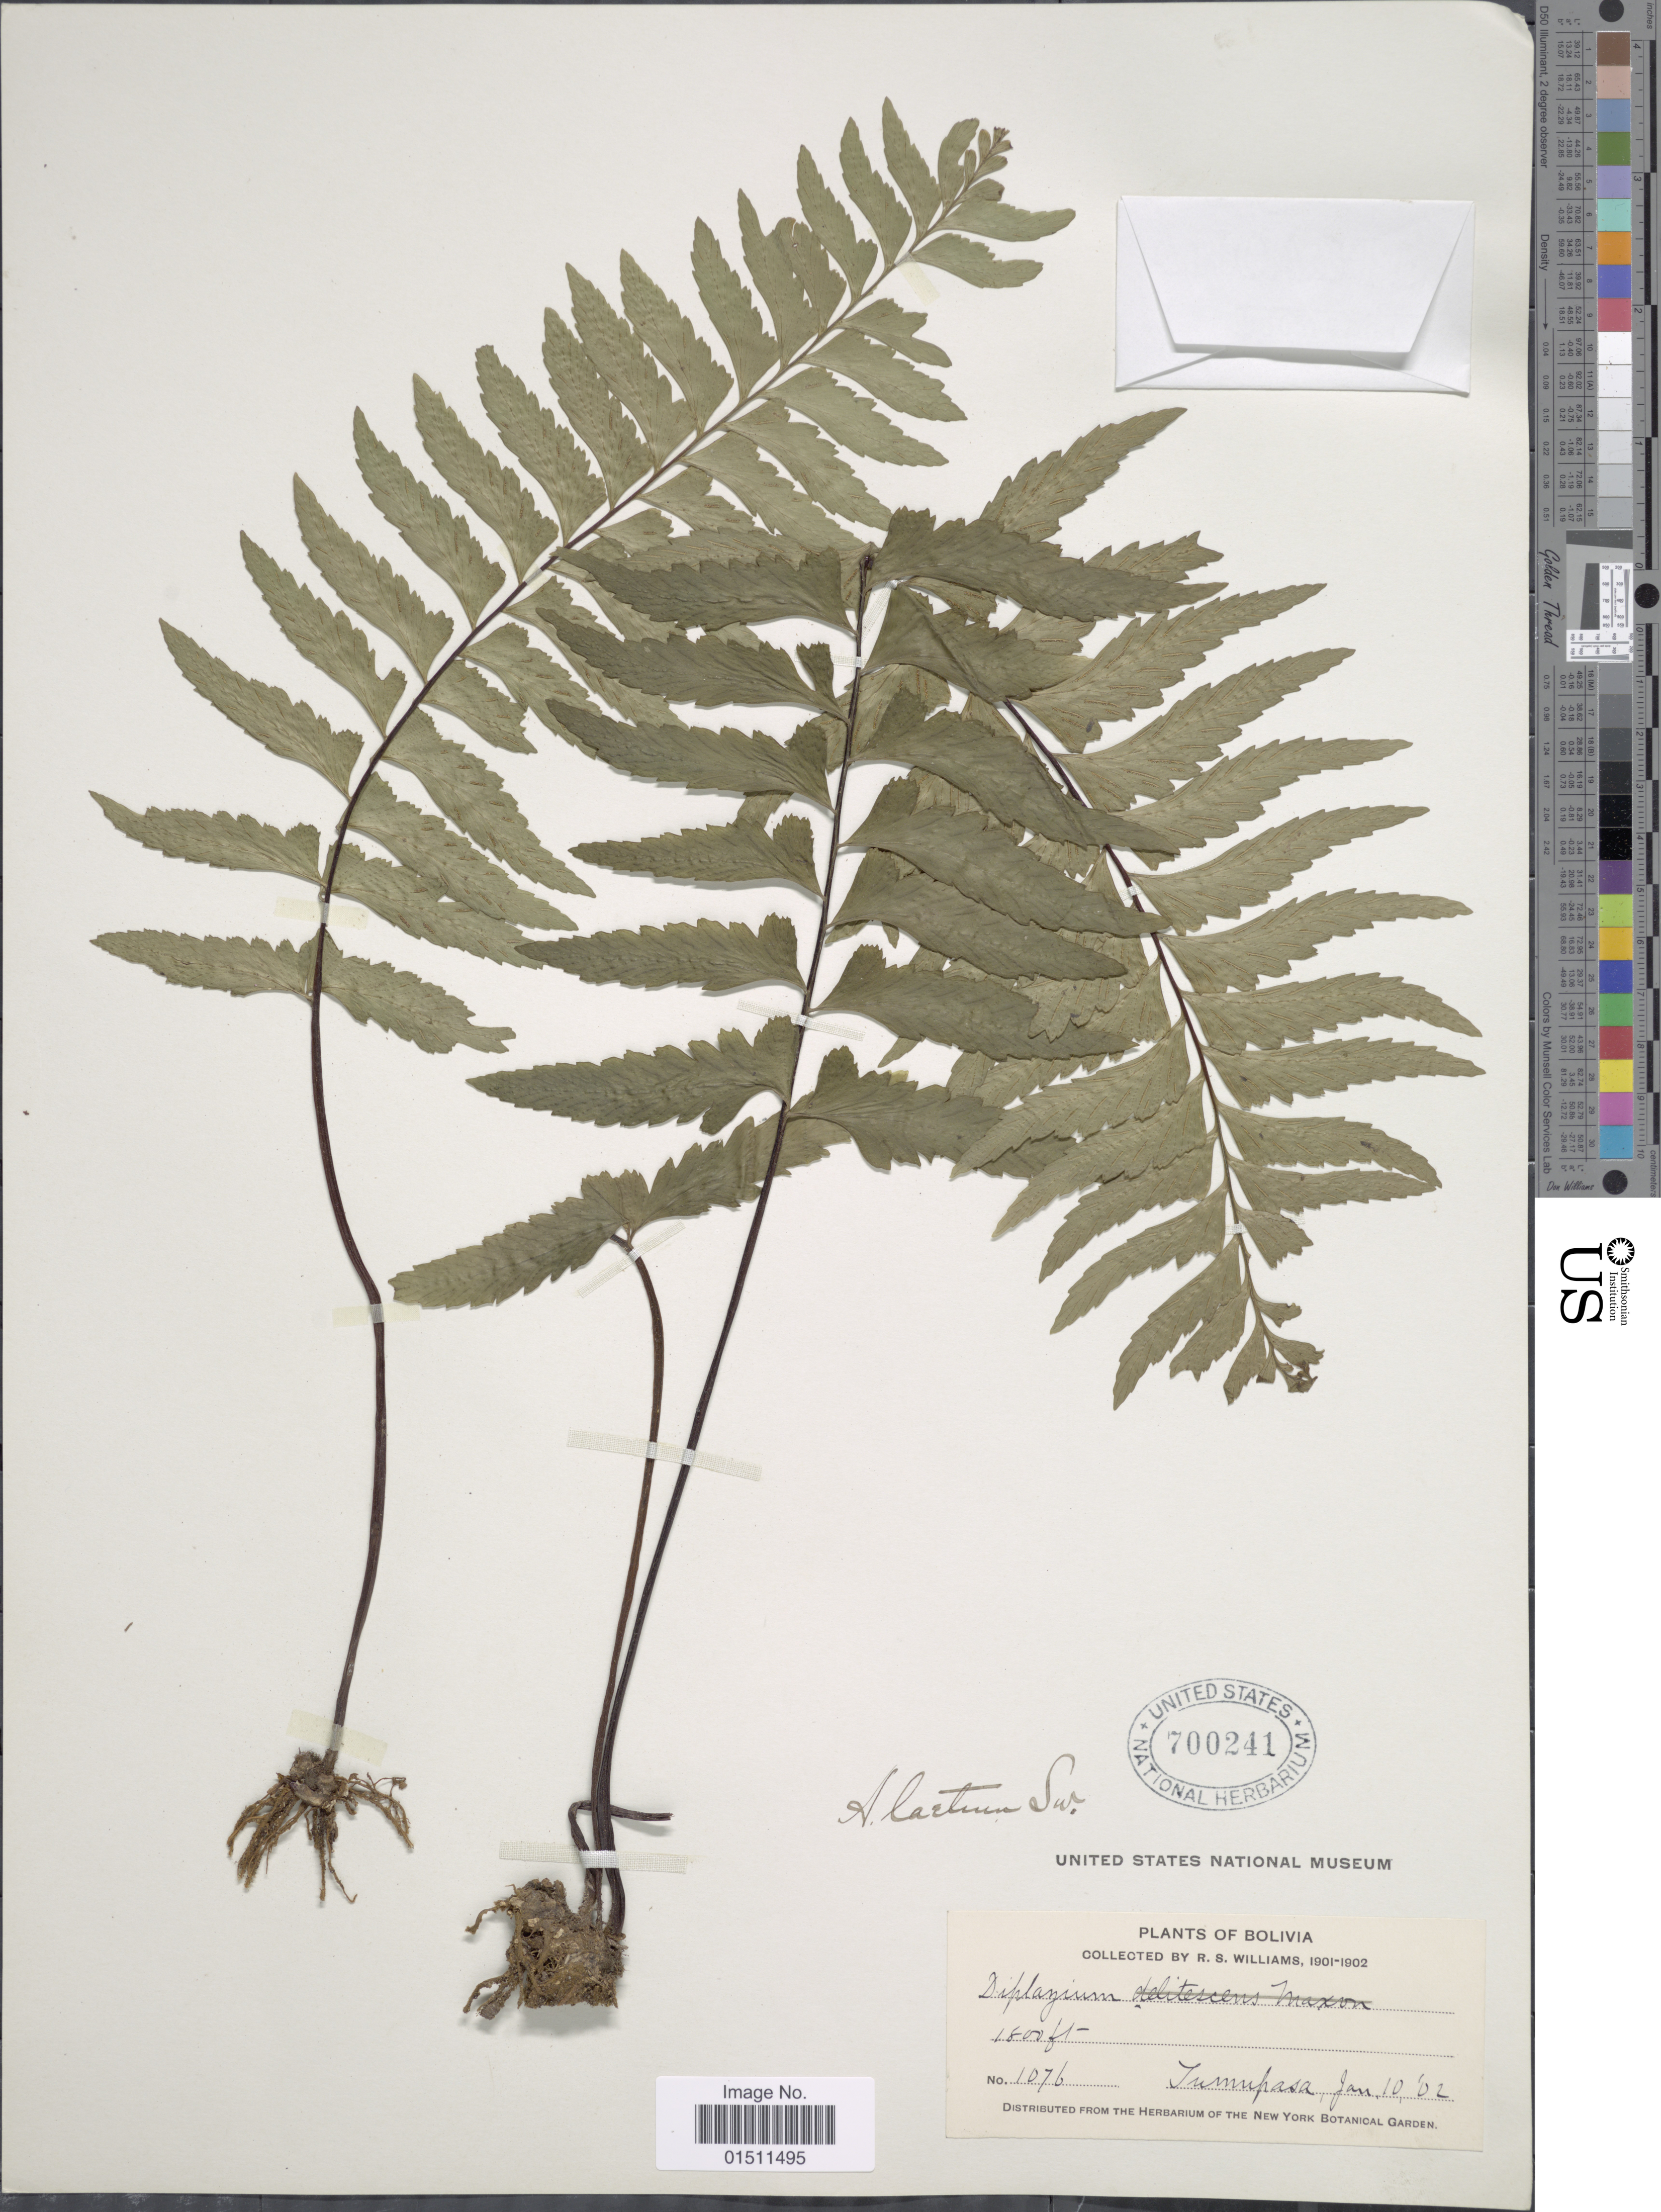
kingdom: Plantae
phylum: Tracheophyta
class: Polypodiopsida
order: Polypodiales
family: Aspleniaceae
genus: Asplenium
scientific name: Asplenium laetum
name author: Sw.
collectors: R. S. Williams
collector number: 1076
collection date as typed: Jan. 10, '02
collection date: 1902-01-10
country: Bolivia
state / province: La Paz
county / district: Iturralde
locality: Tumupasa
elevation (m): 549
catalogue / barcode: US 700241